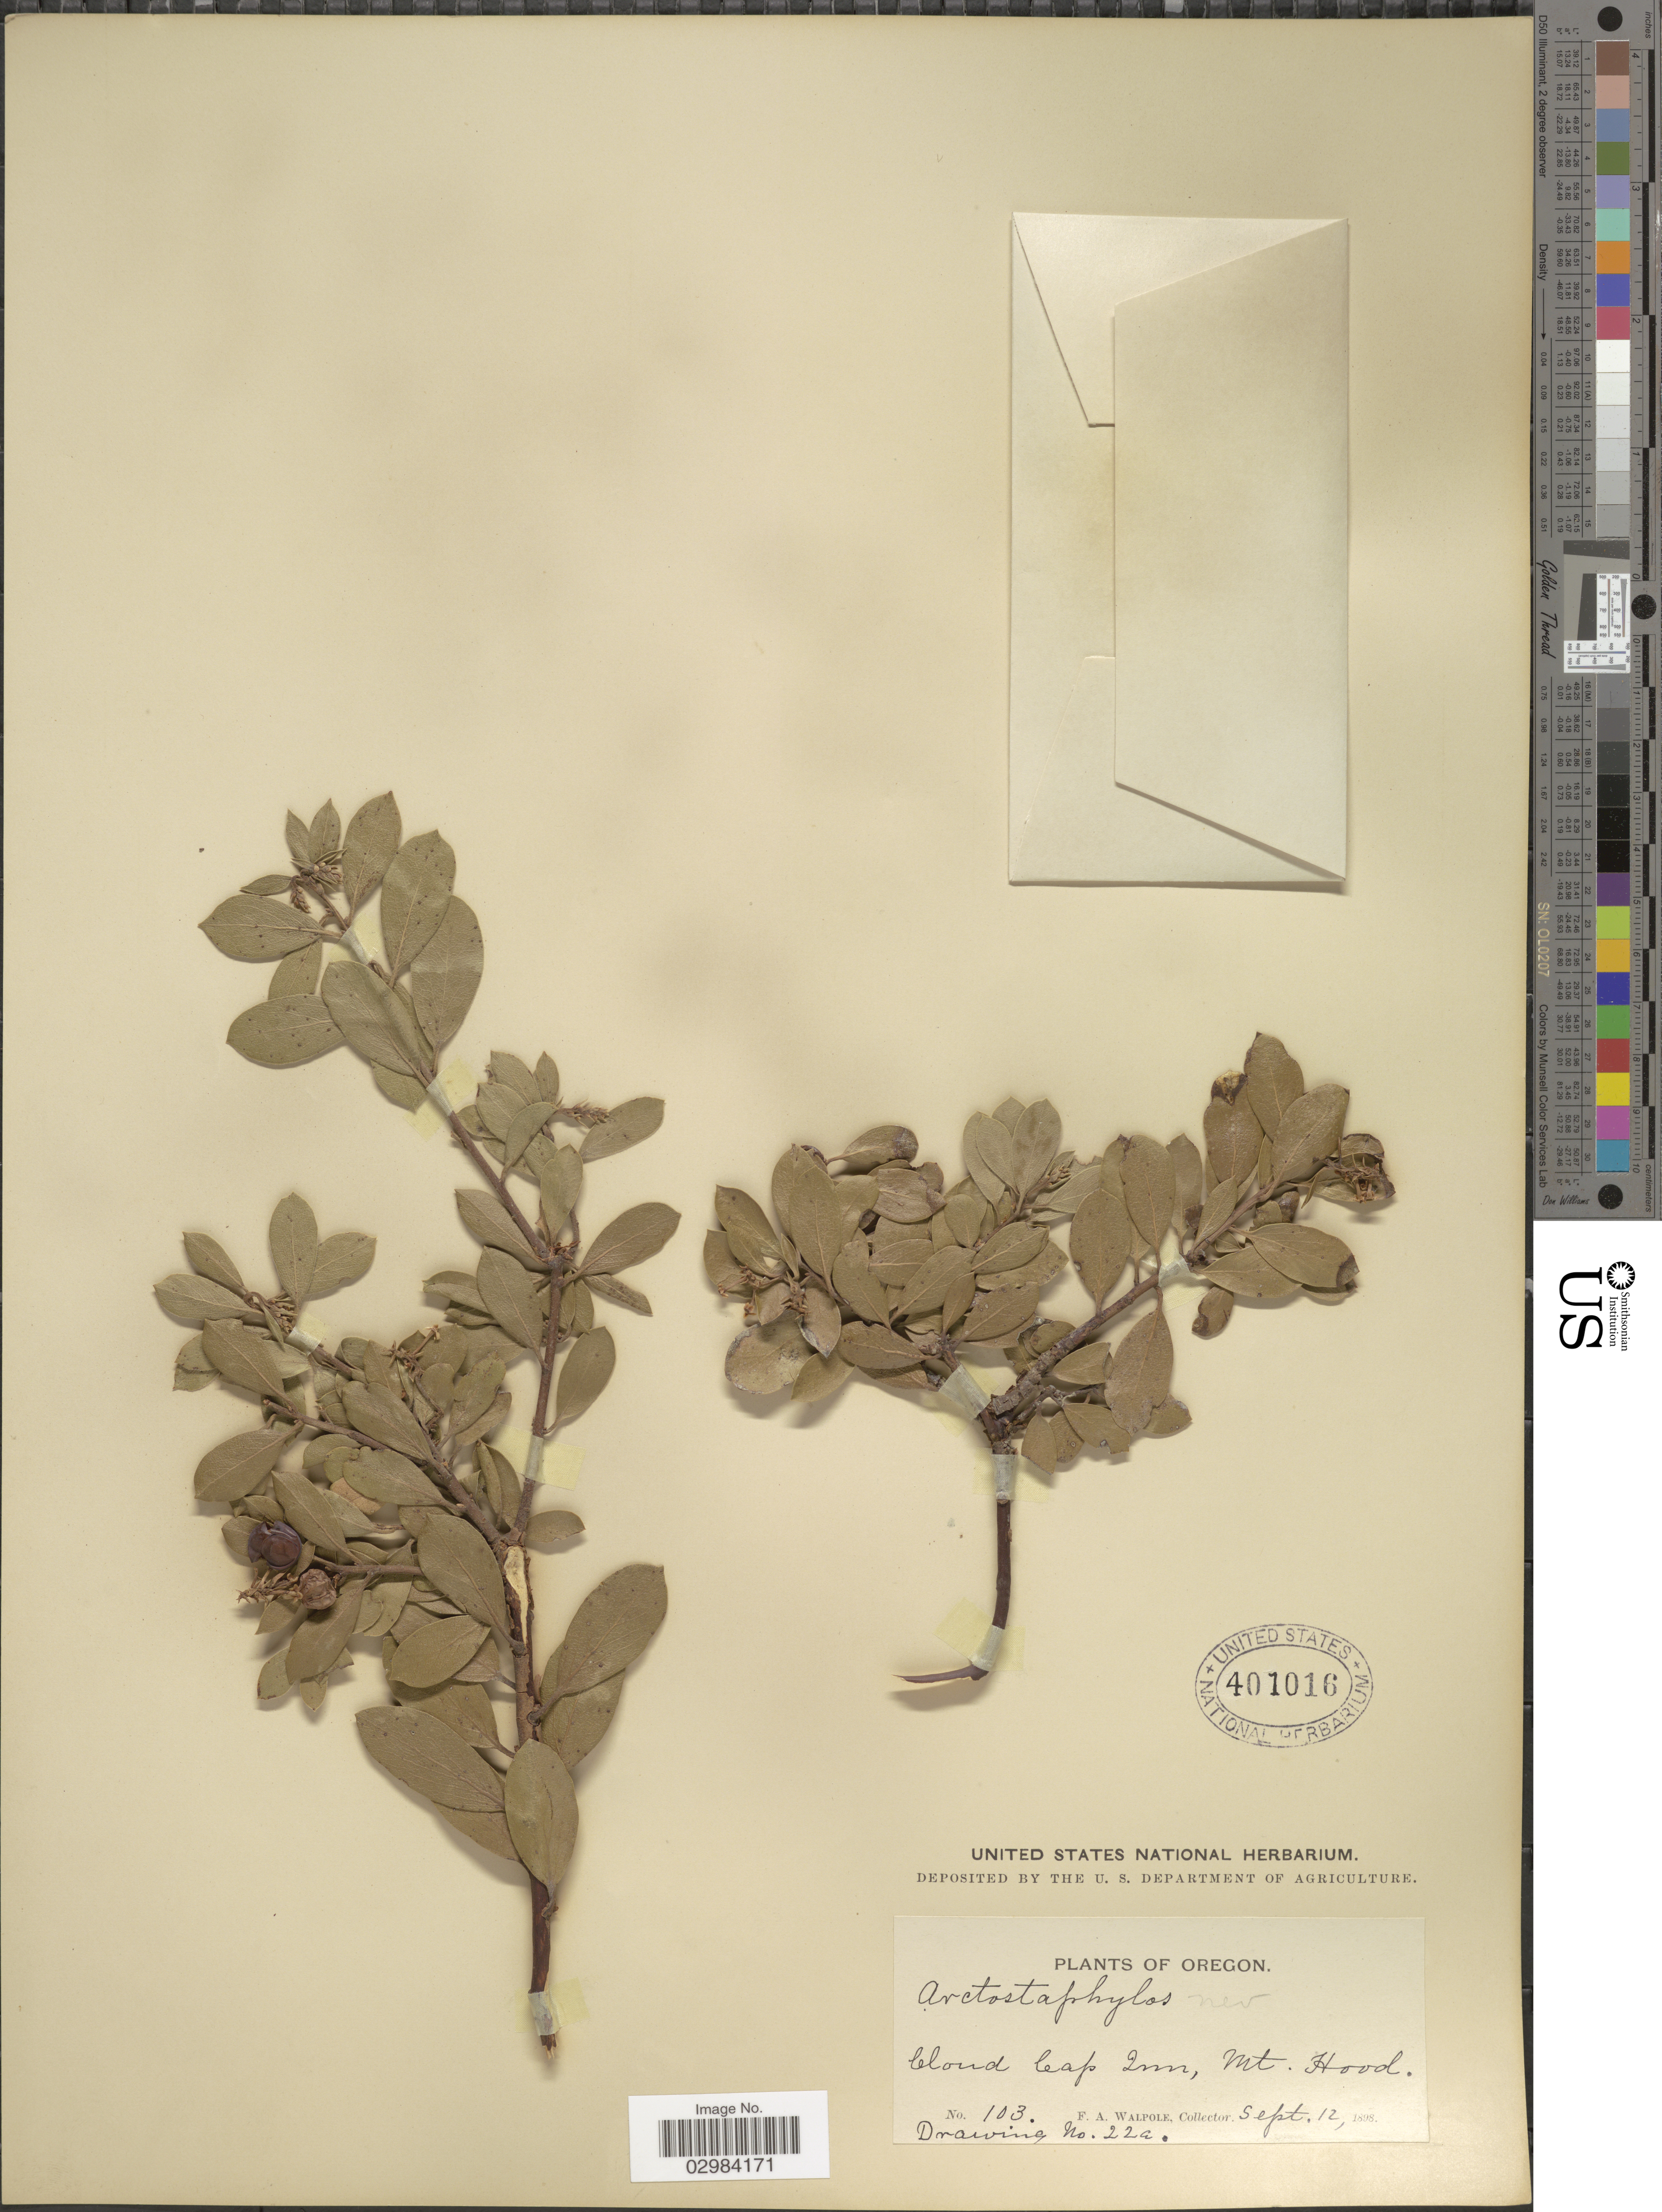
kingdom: Plantae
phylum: Tracheophyta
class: Magnoliopsida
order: Ericales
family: Ericaceae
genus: Arctostaphylos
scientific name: Arctostaphylos nevadensis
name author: A. Gray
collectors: F. Walpole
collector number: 103/22a?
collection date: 1898-09-12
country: United States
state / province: Oregon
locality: Cloud Cap Inn, Mt. Hood.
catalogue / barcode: US 401016